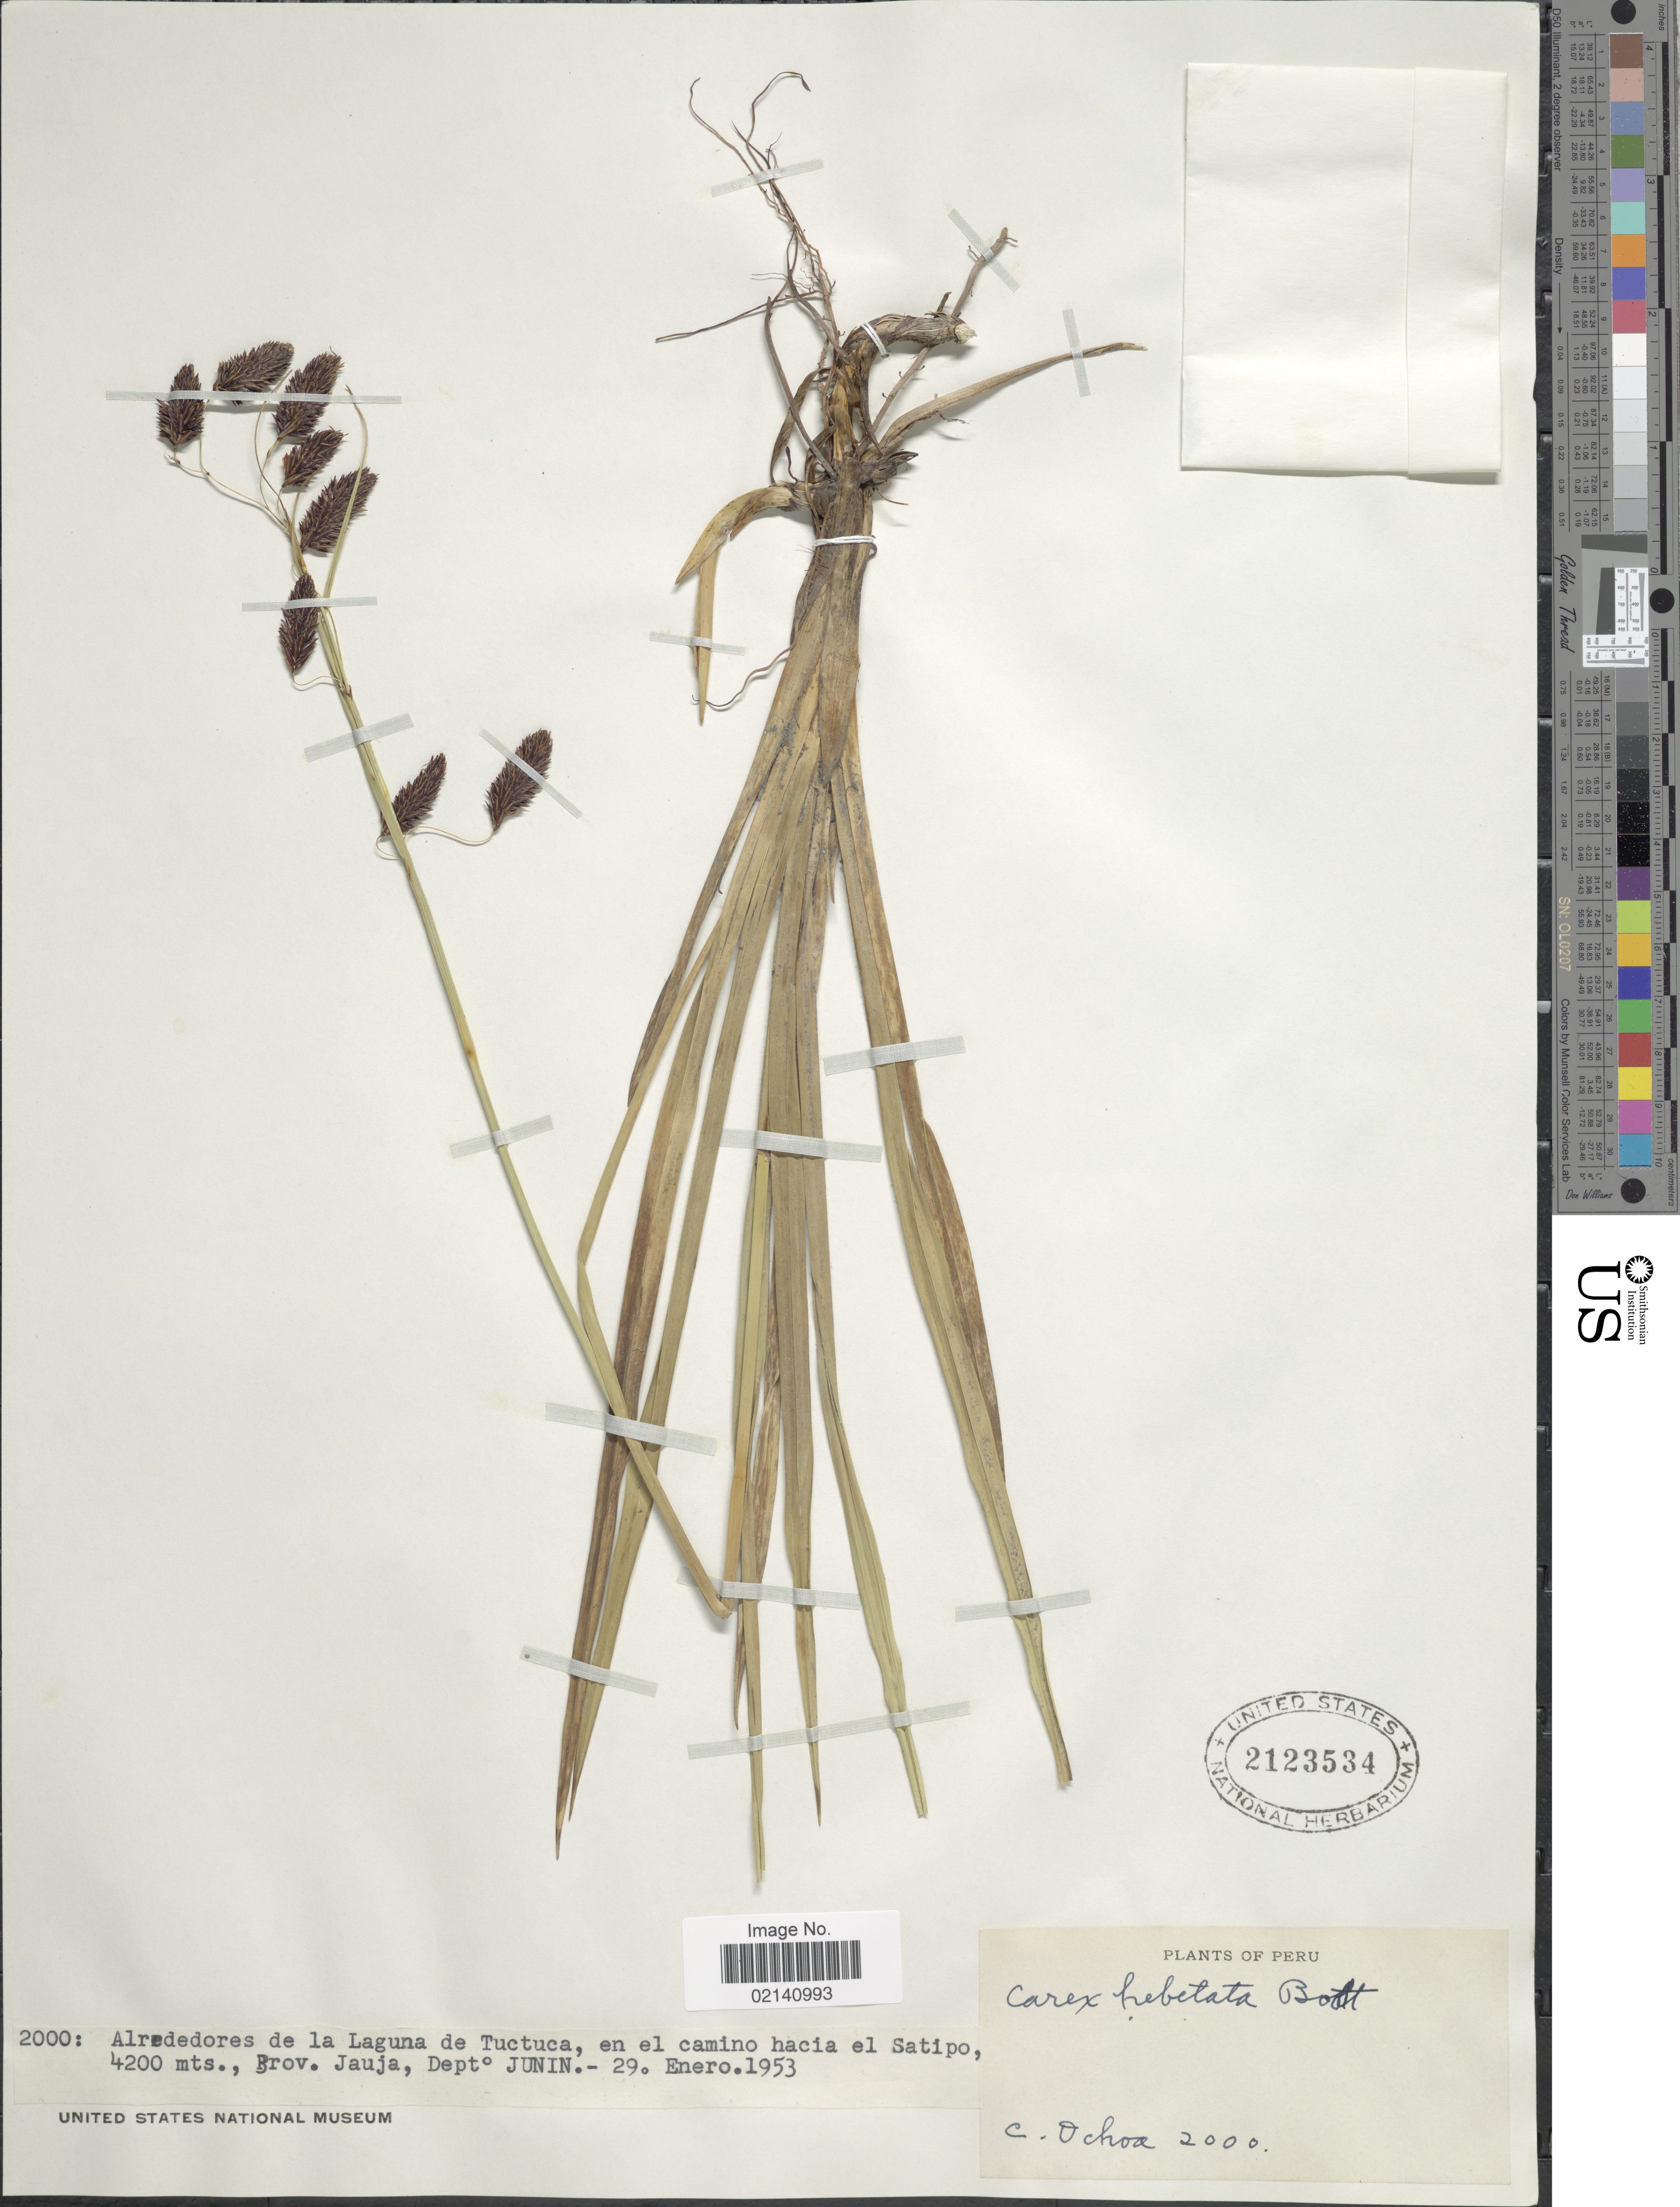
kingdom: Plantae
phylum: Tracheophyta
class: Liliopsida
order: Poales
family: Cyperaceae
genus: Carex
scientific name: Carex hebetata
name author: Boott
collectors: C. Ochoa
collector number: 2000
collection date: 1953-01-29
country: Peru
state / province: Junín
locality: Alrededores de la Laguna de Tuctuca, en el camino hacia el Satipo, Prov. Jauja, Dept. Junin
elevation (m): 4200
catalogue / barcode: US 2123534